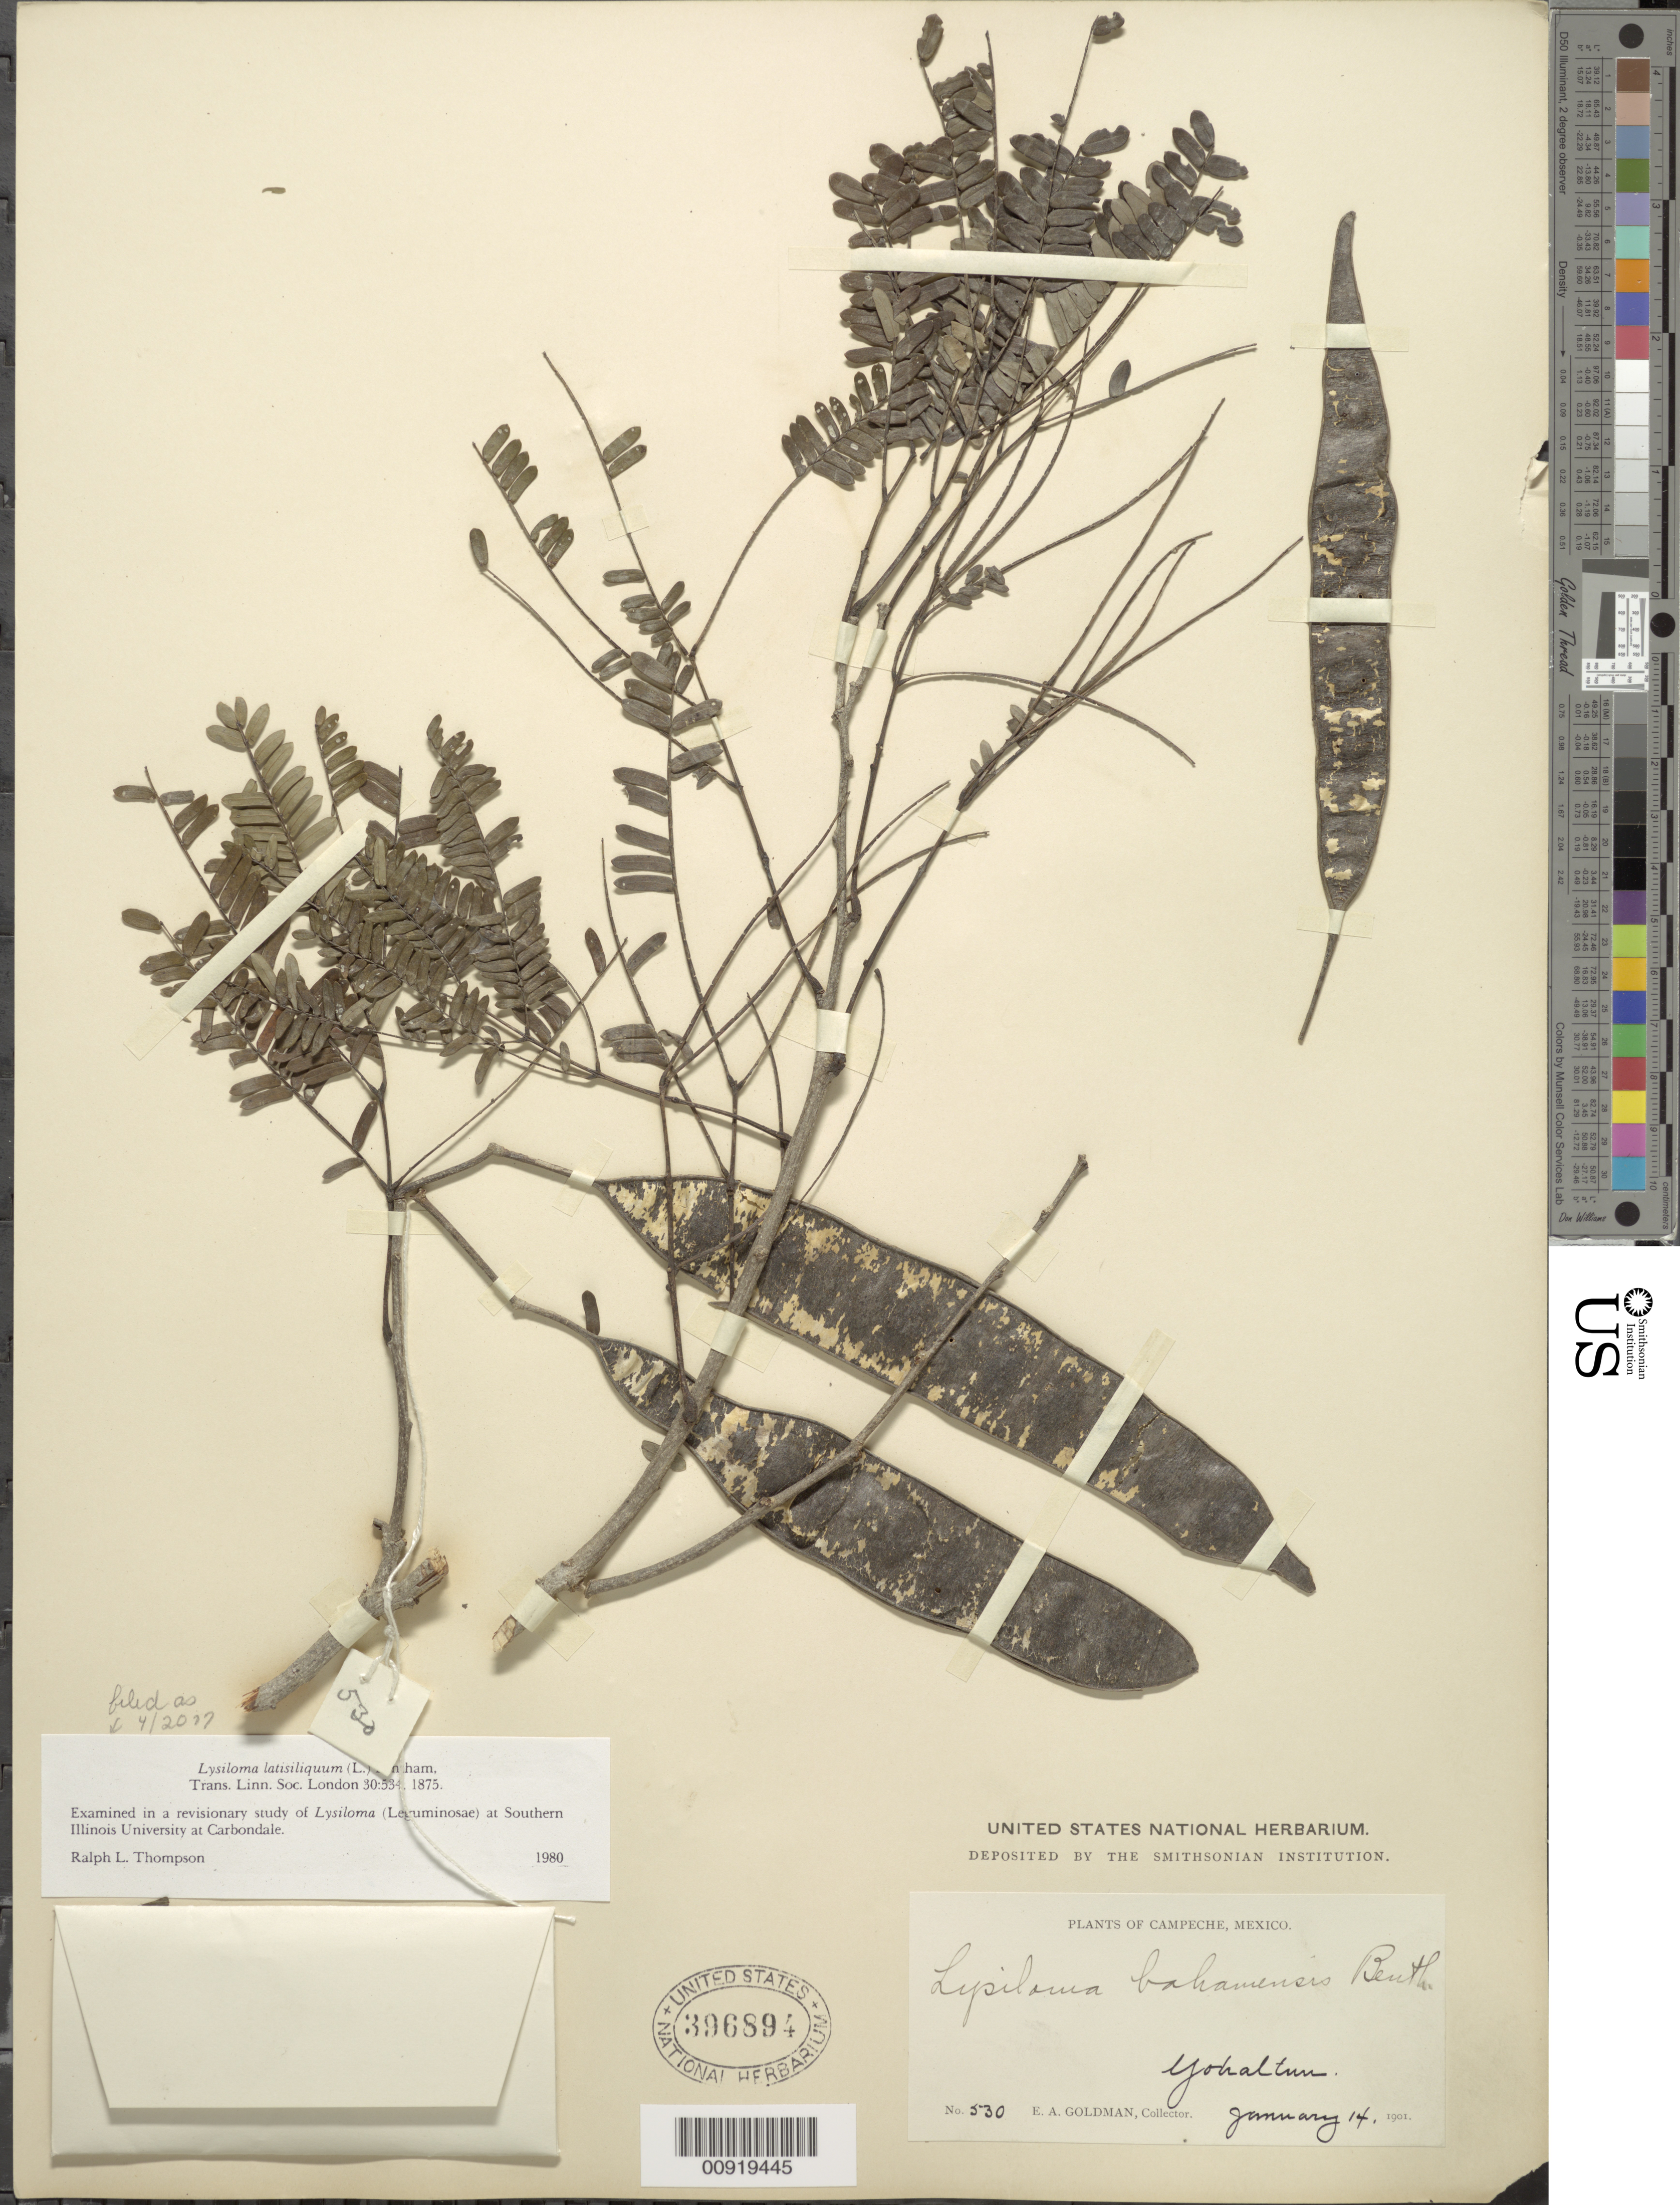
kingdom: Plantae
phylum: Tracheophyta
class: Magnoliopsida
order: Fabales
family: Fabaceae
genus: Lysiloma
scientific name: Lysiloma latisiliquum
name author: (L.) Benth.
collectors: E. A. Goldman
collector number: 530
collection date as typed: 14 Jan 1901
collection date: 1901-01-14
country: Mexico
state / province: Campeche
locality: Yohaltum.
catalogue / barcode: US 396894